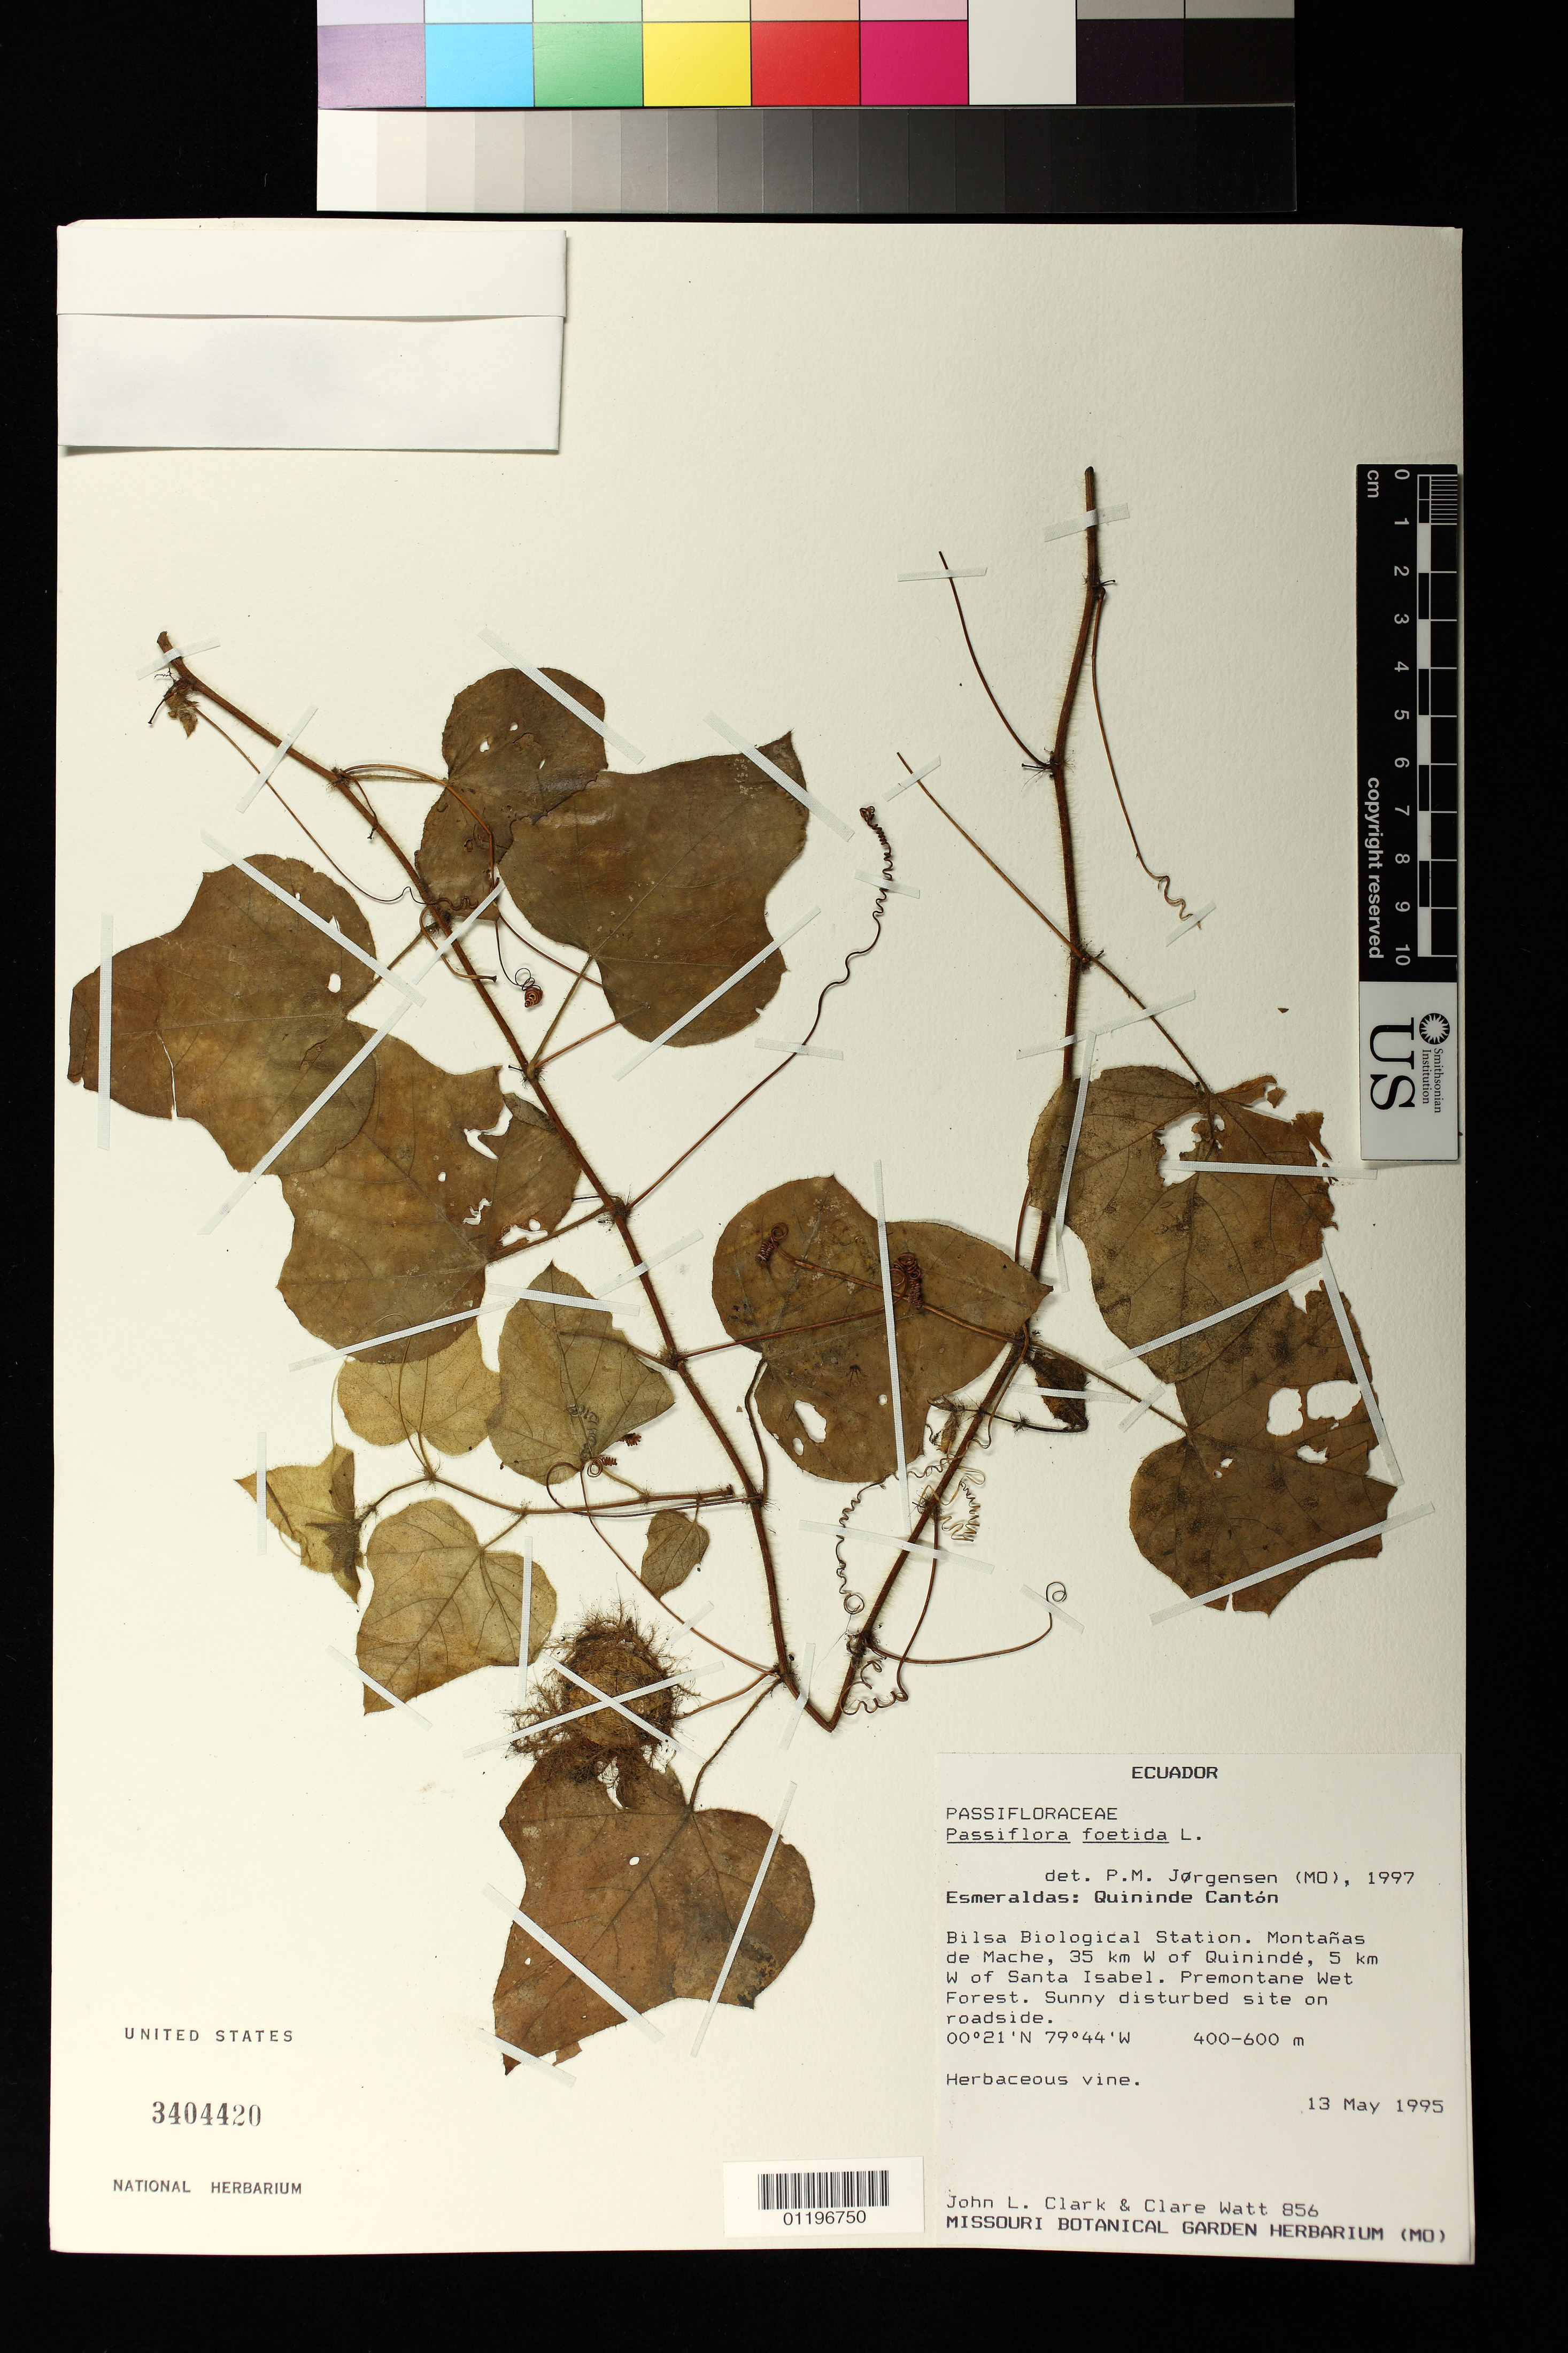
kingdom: Plantae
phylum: Tracheophyta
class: Magnoliopsida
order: Malpighiales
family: Passifloraceae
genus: Passiflora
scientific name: Passiflora foetida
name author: L.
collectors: J. L. Clark & C. Watt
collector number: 856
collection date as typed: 13 May 1995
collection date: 1995-05-13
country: Ecuador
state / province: Esmeraldas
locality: Esmeraldas: Quininde Canton. Bilsa Biological Station. Montanas de Mache, 35 km W on Quininde, 5 km W of Santa Isabel.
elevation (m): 400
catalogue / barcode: US 3404420